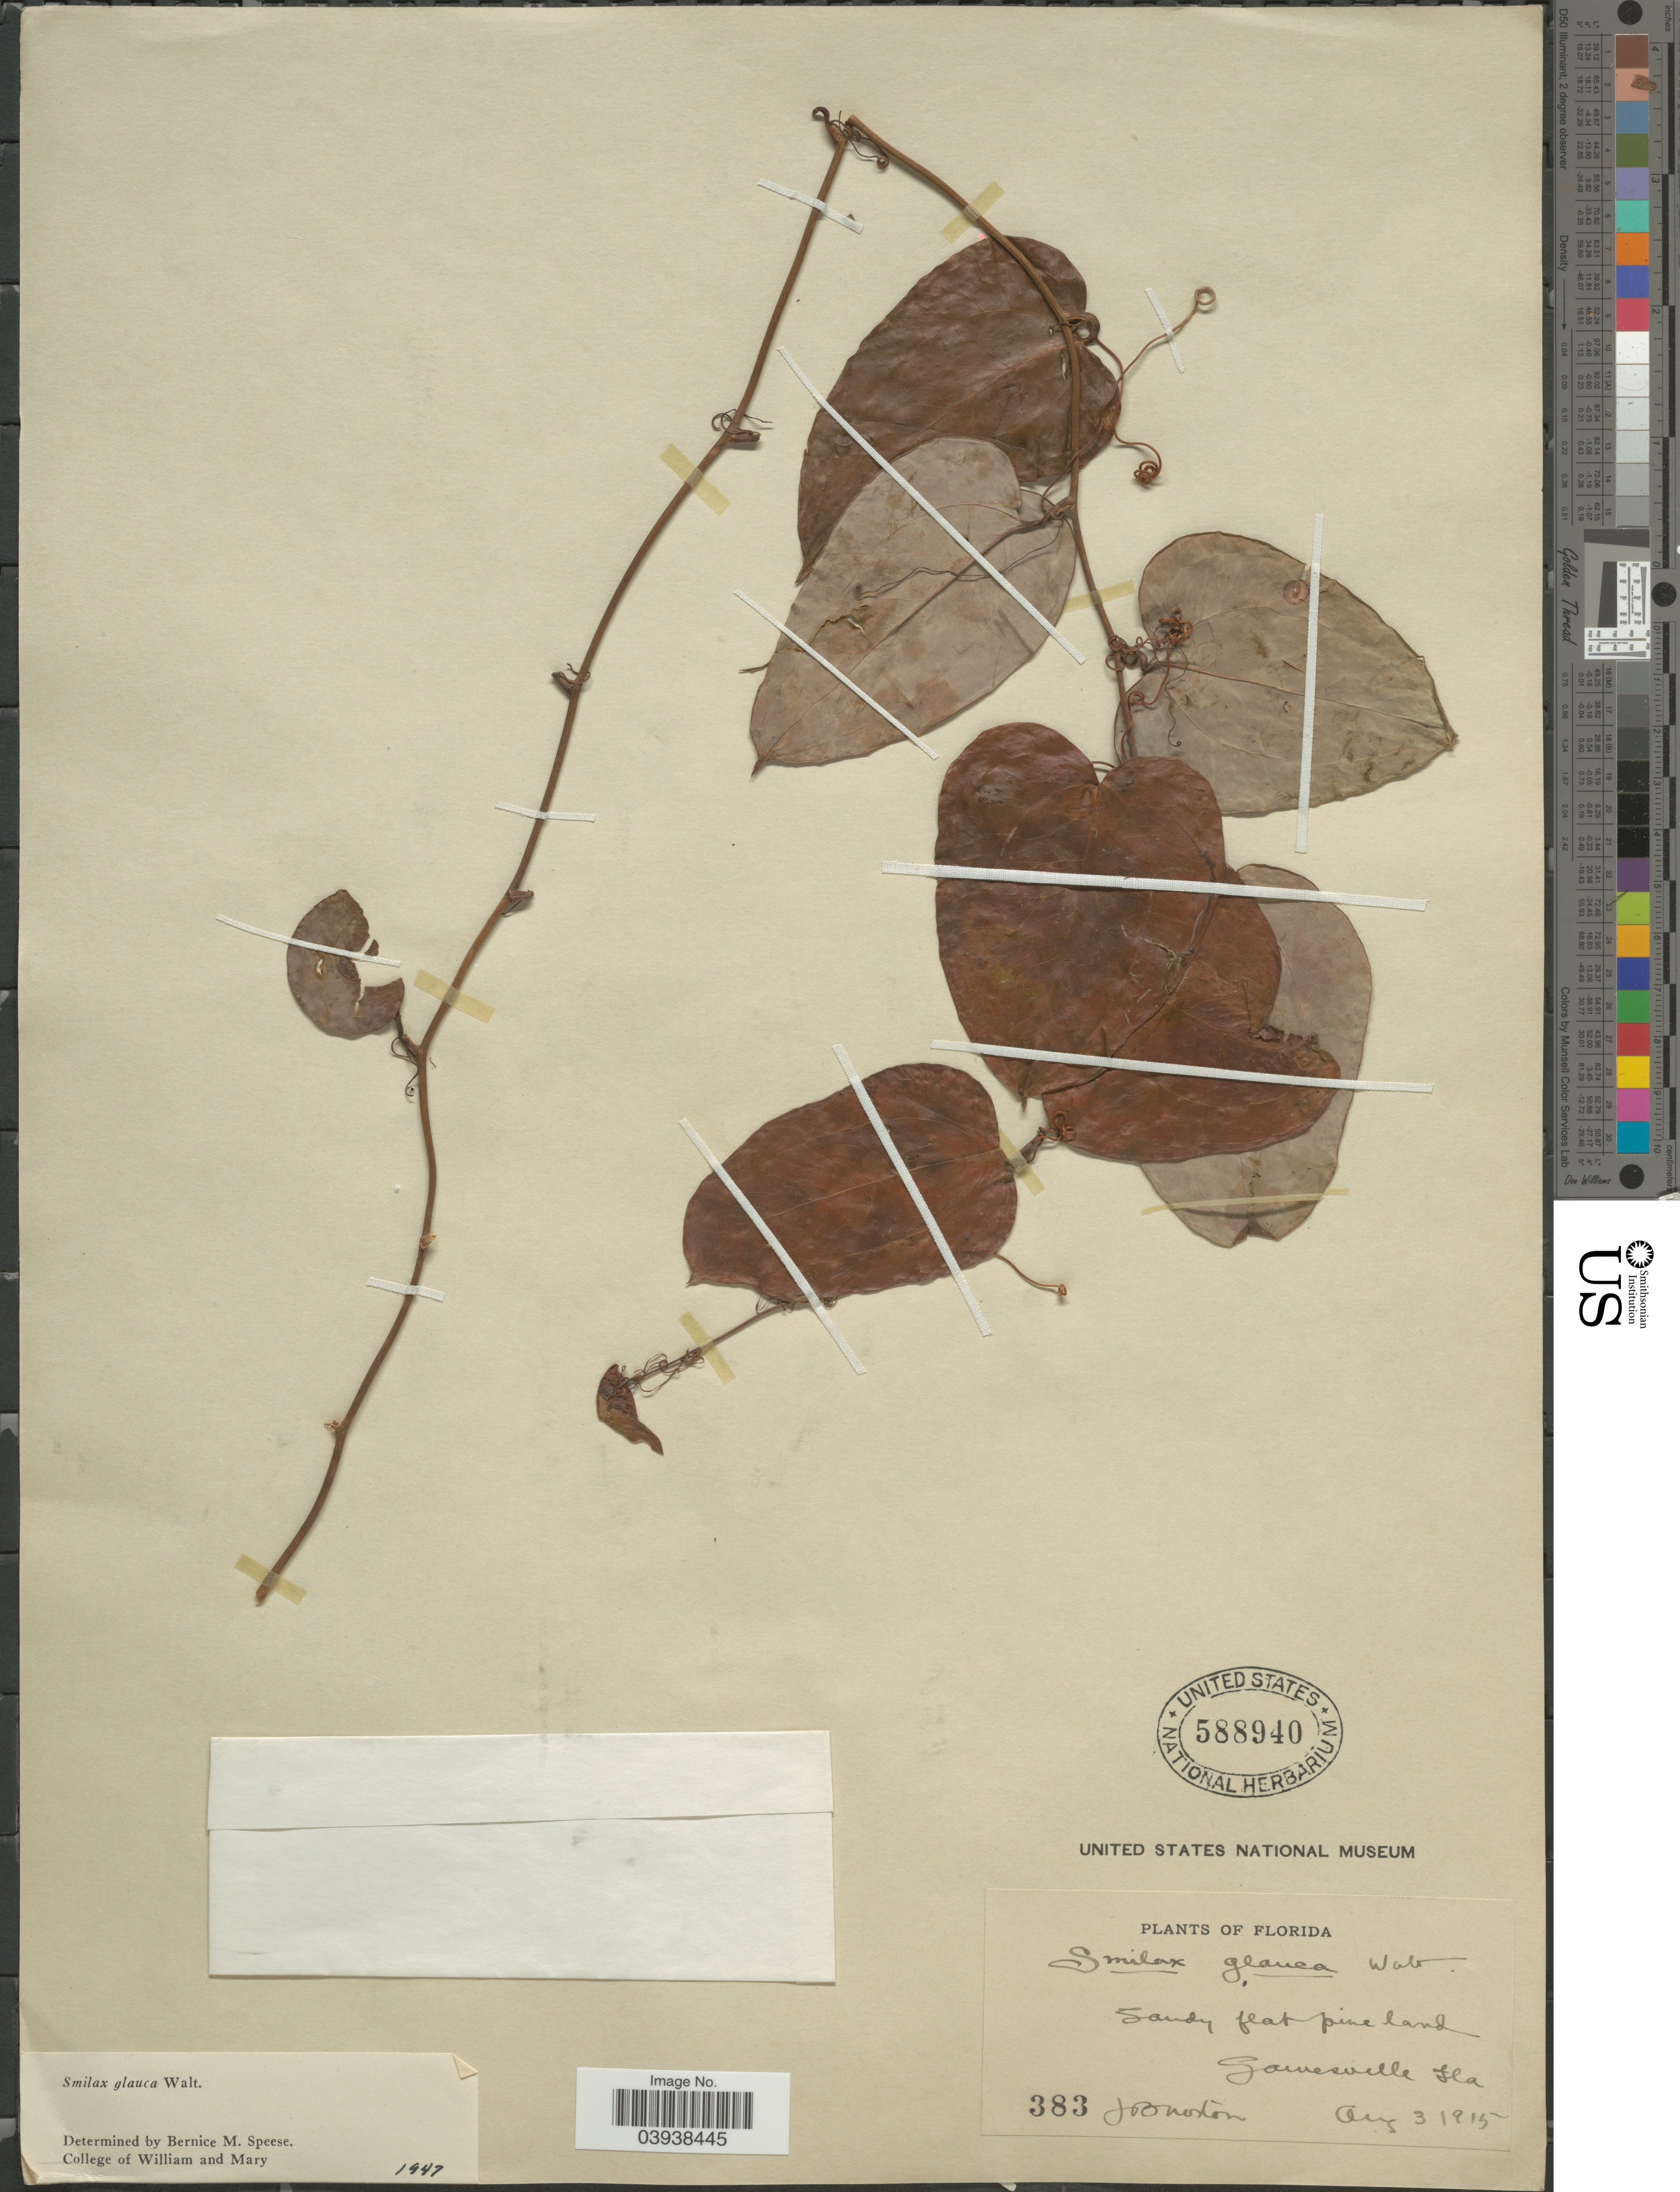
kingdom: Plantae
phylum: Tracheophyta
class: Liliopsida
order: Liliales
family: Smilacaceae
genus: Smilax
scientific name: Smilax glauca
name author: Walter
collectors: J. B. Norton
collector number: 383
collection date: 1915-08-03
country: United States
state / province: Florida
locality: Gainesville.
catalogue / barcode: US 588940